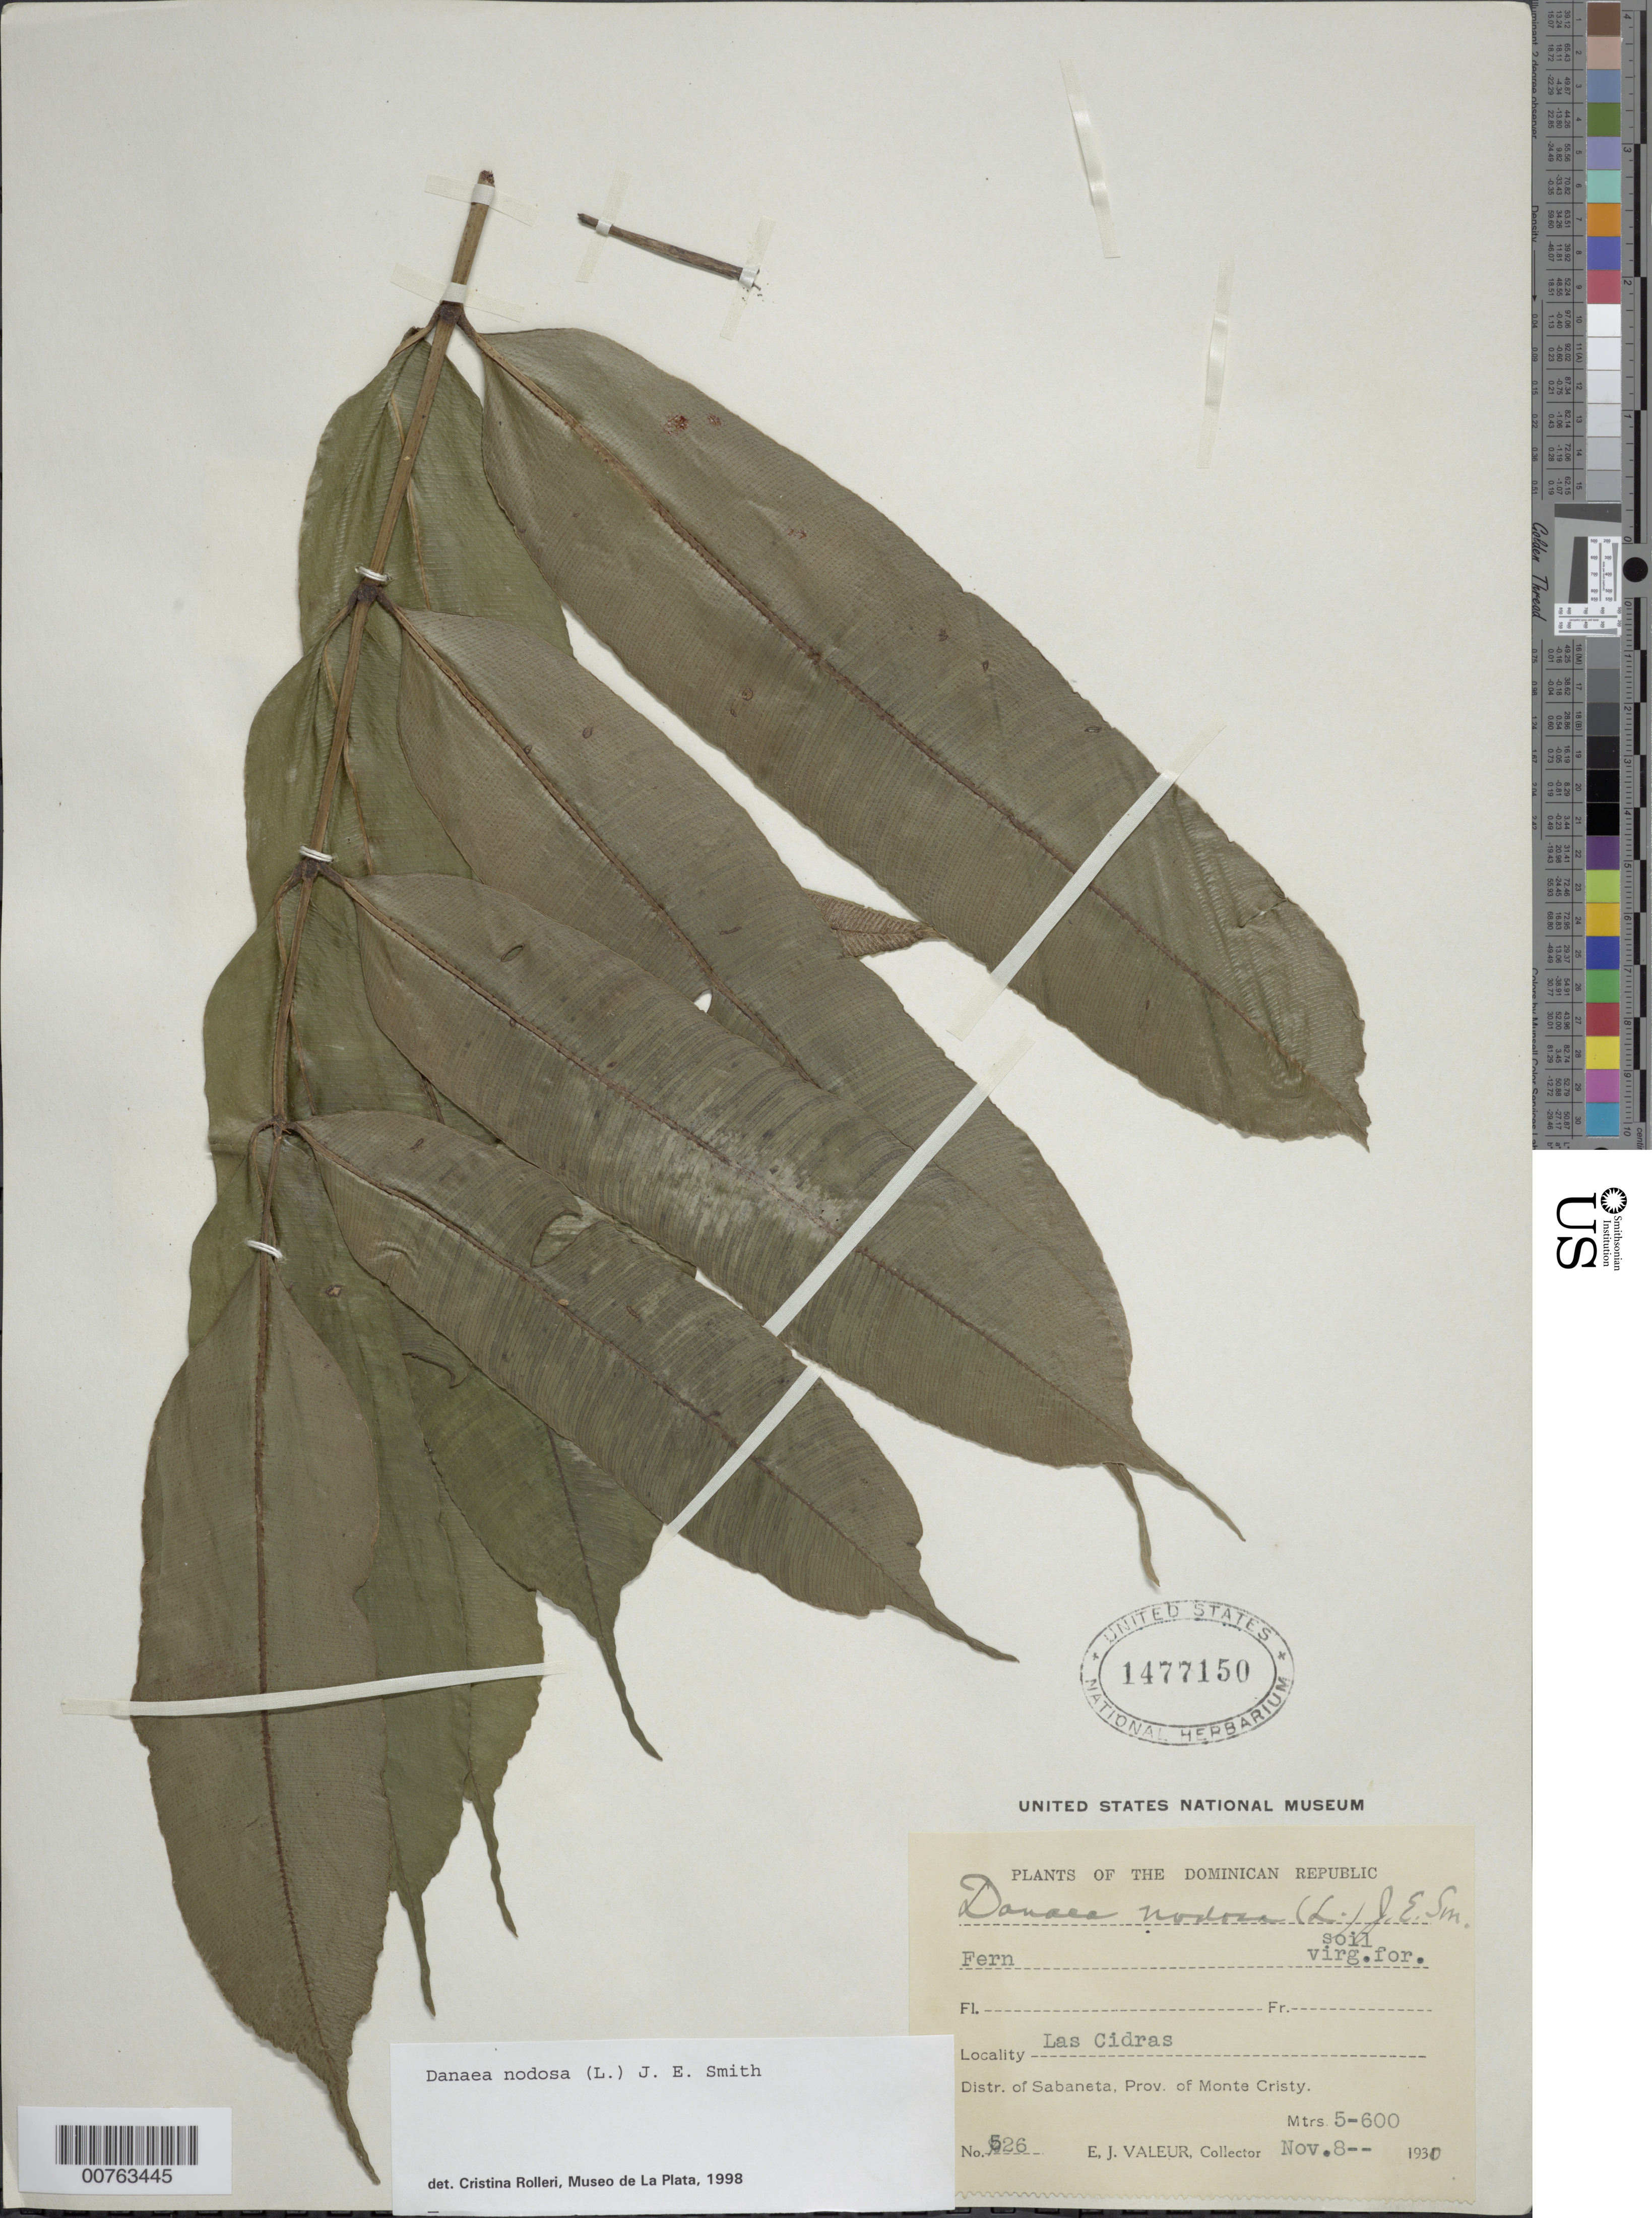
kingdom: Plantae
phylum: Tracheophyta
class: Polypodiopsida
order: Marattiales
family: Marattiaceae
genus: Danaea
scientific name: Danaea nodosa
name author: (L.) Sm.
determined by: Rolleri, Cristina H.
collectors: E. Valeur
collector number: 526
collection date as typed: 08 Nov 1930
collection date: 1930-11-08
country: Dominican Republic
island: Hispaniola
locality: Las Cidras. Distr. Sabaneta, Provincia Monte Cristy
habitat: Virgin forest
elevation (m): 500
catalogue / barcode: US 1477150